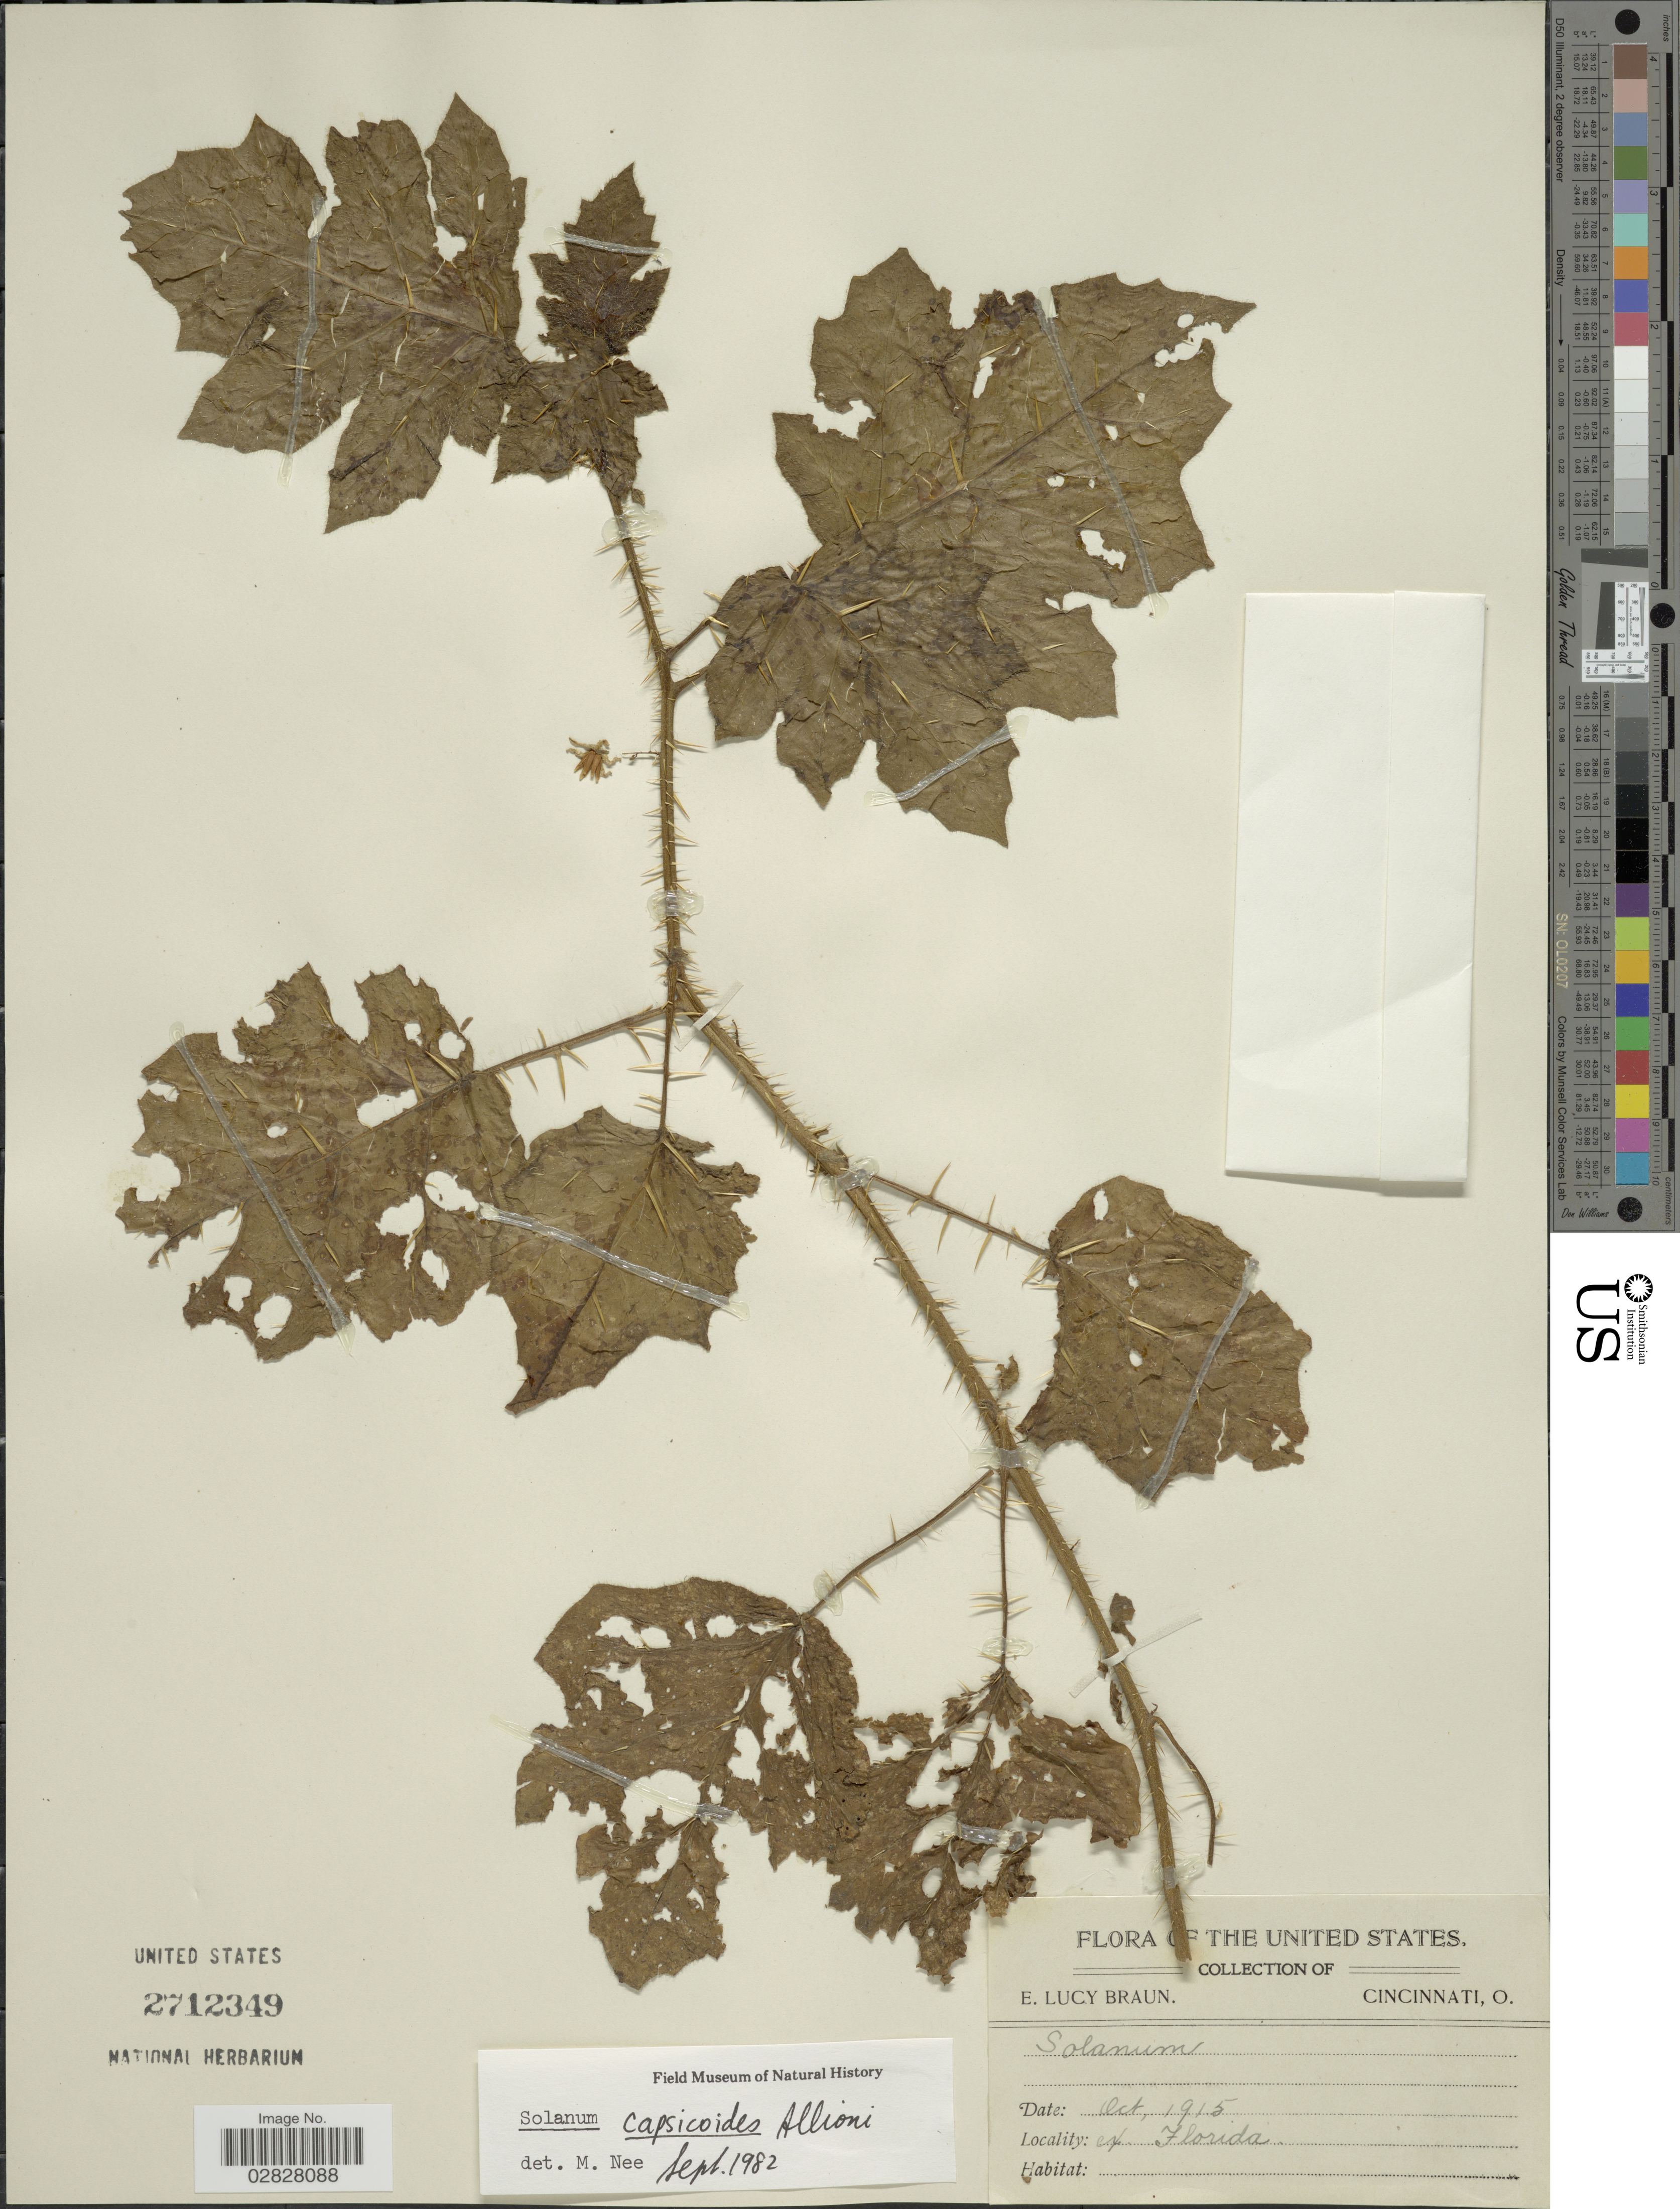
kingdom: Plantae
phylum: Tracheophyta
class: Magnoliopsida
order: Solanales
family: Solanaceae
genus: Solanum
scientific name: Solanum capsicoides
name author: All.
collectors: E. L. Braun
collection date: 1915-10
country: United States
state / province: Florida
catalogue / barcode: US 2712349